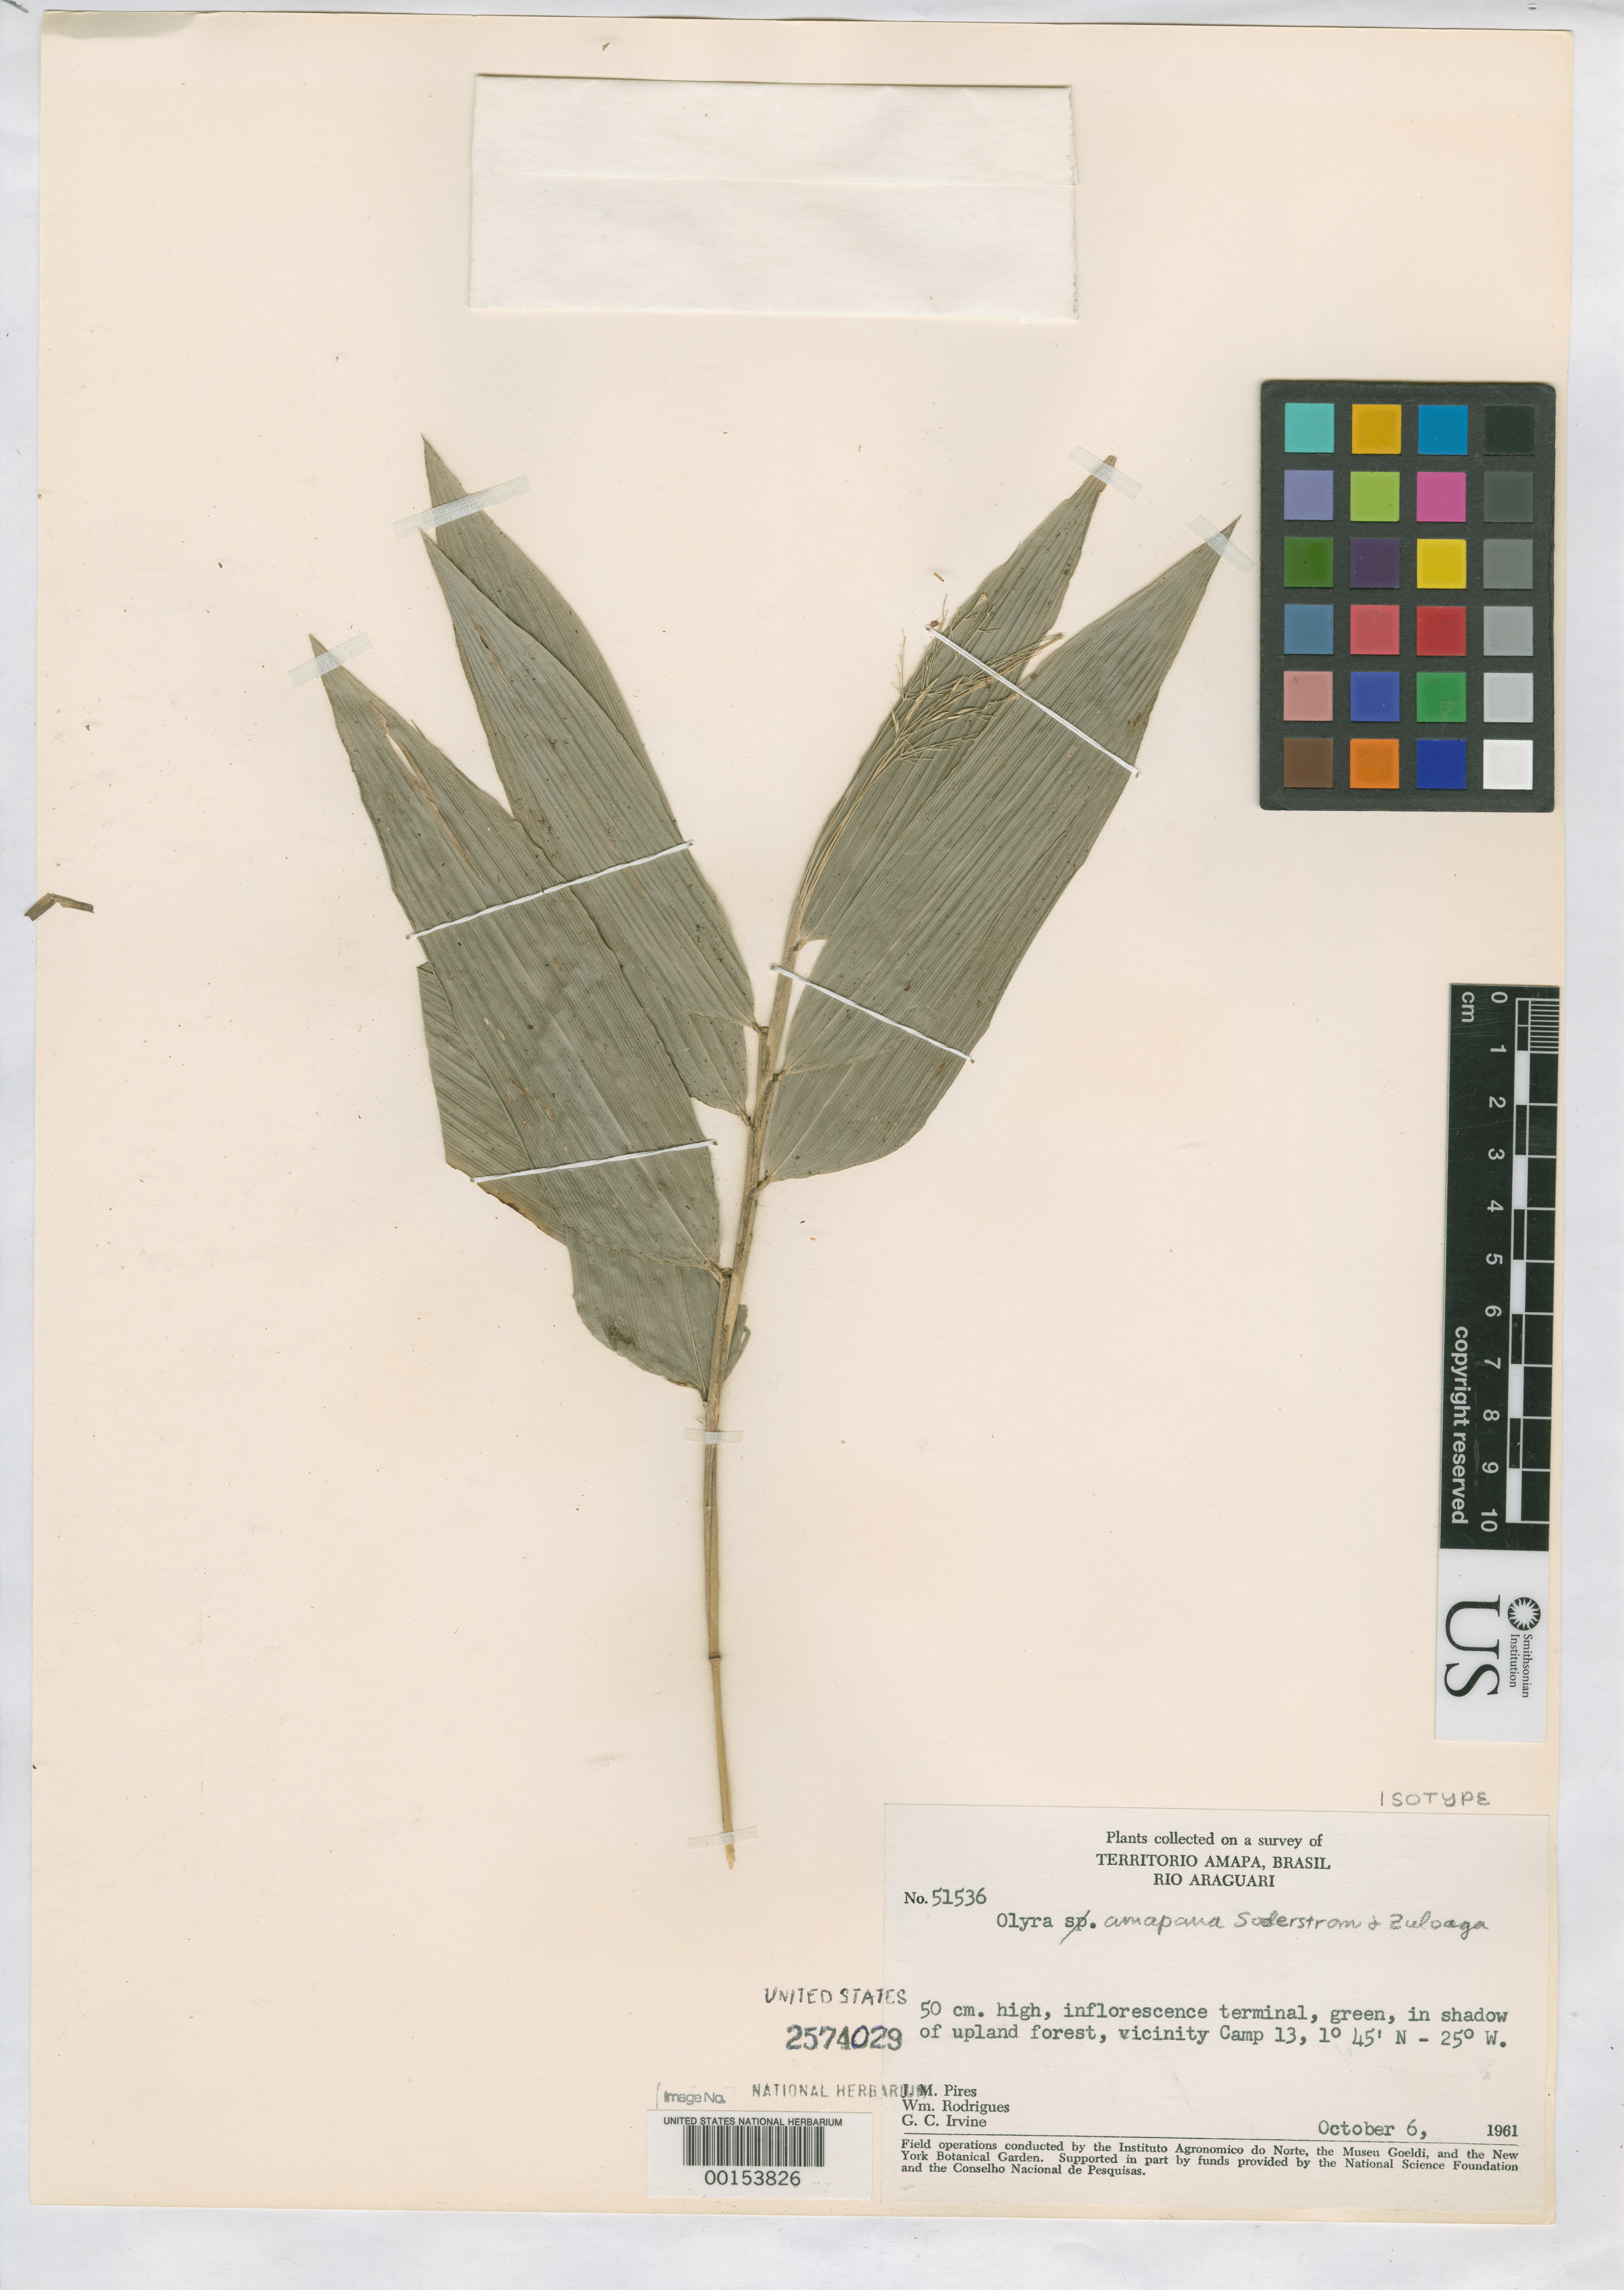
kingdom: Plantae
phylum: Tracheophyta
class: Liliopsida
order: Poales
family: Poaceae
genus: Olyra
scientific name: Olyra amapana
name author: Soderstr. & Zuloaga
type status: Isotype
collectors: J. M. Pires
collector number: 51536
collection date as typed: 06 May 1961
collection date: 1961-05-06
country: Brazil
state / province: Amapá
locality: Rio Araguari, vicinity of Camp 13, in shadow of upland forest.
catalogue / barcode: US 2574029